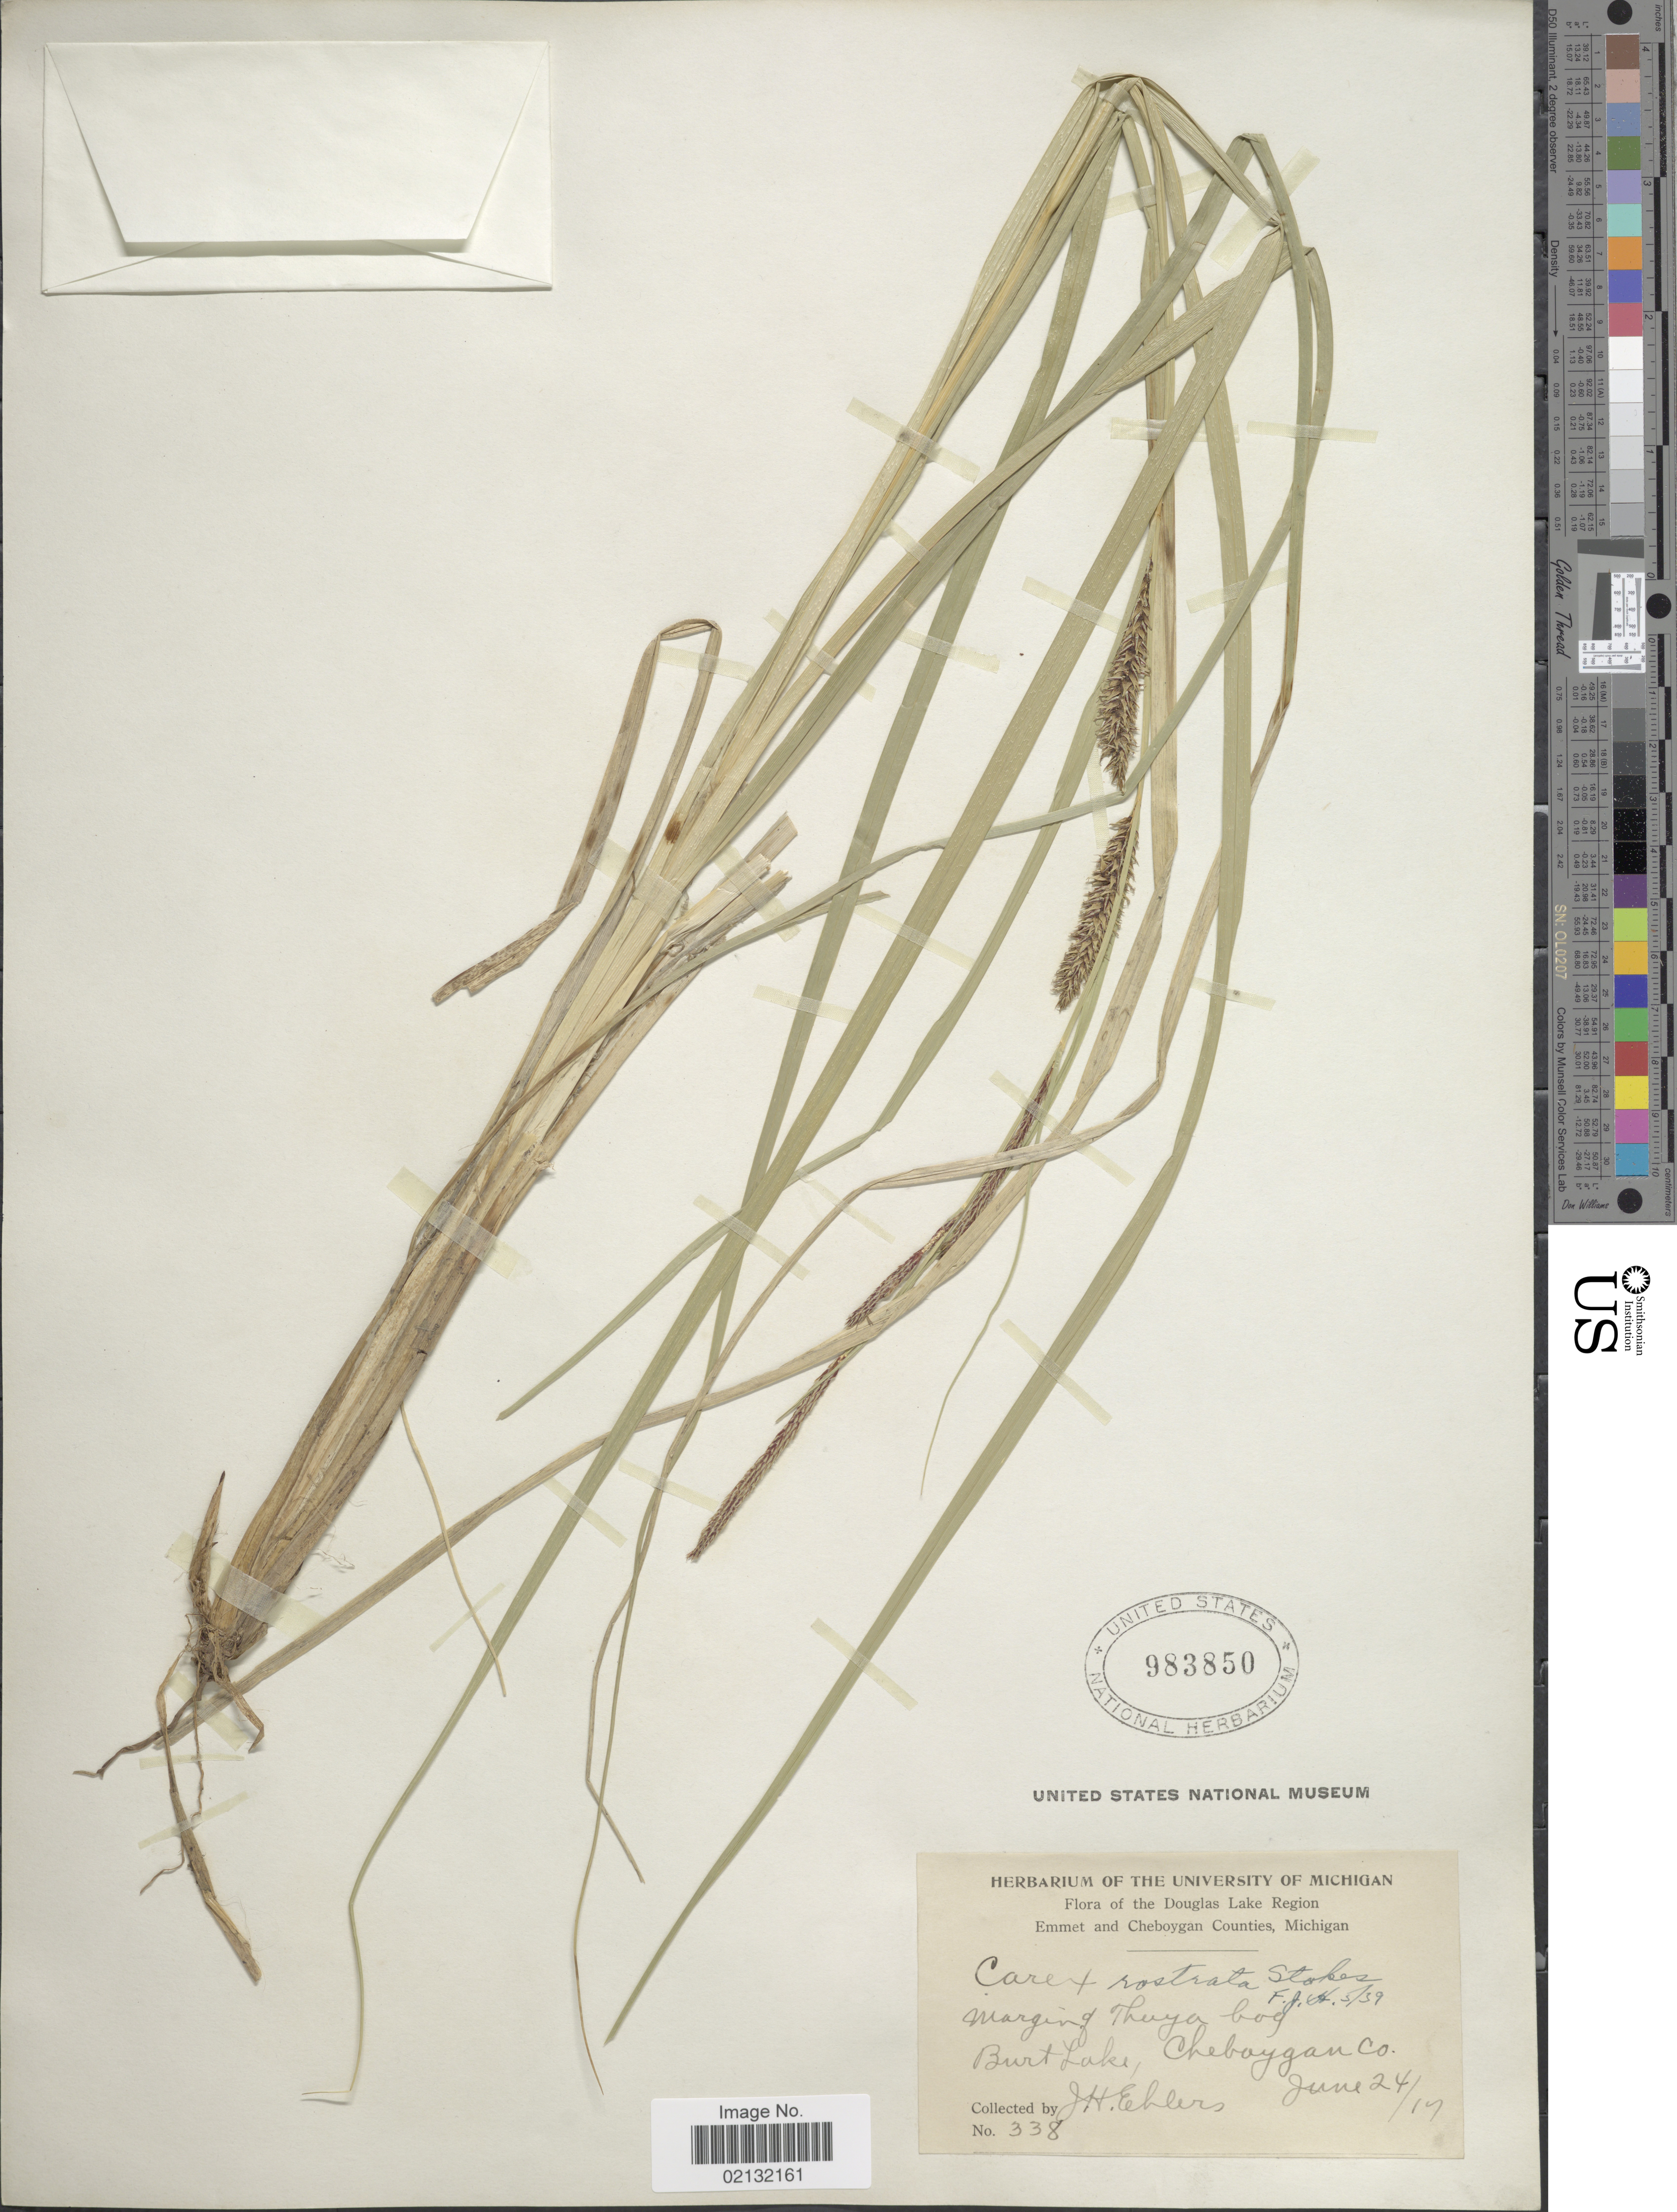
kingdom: Plantae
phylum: Tracheophyta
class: Liliopsida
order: Poales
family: Cyperaceae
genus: Carex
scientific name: Carex rostrata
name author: Stokes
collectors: J. H. Ehlers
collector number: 338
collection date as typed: Transcribed d/m/y: 24/6/17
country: United States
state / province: Michigan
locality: Burt Lake, Cheboygan Co. Douglas Lake Region, Emmet and Cheboygan Counties, Michigan. Marging of Thuya bog.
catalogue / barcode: US 983850